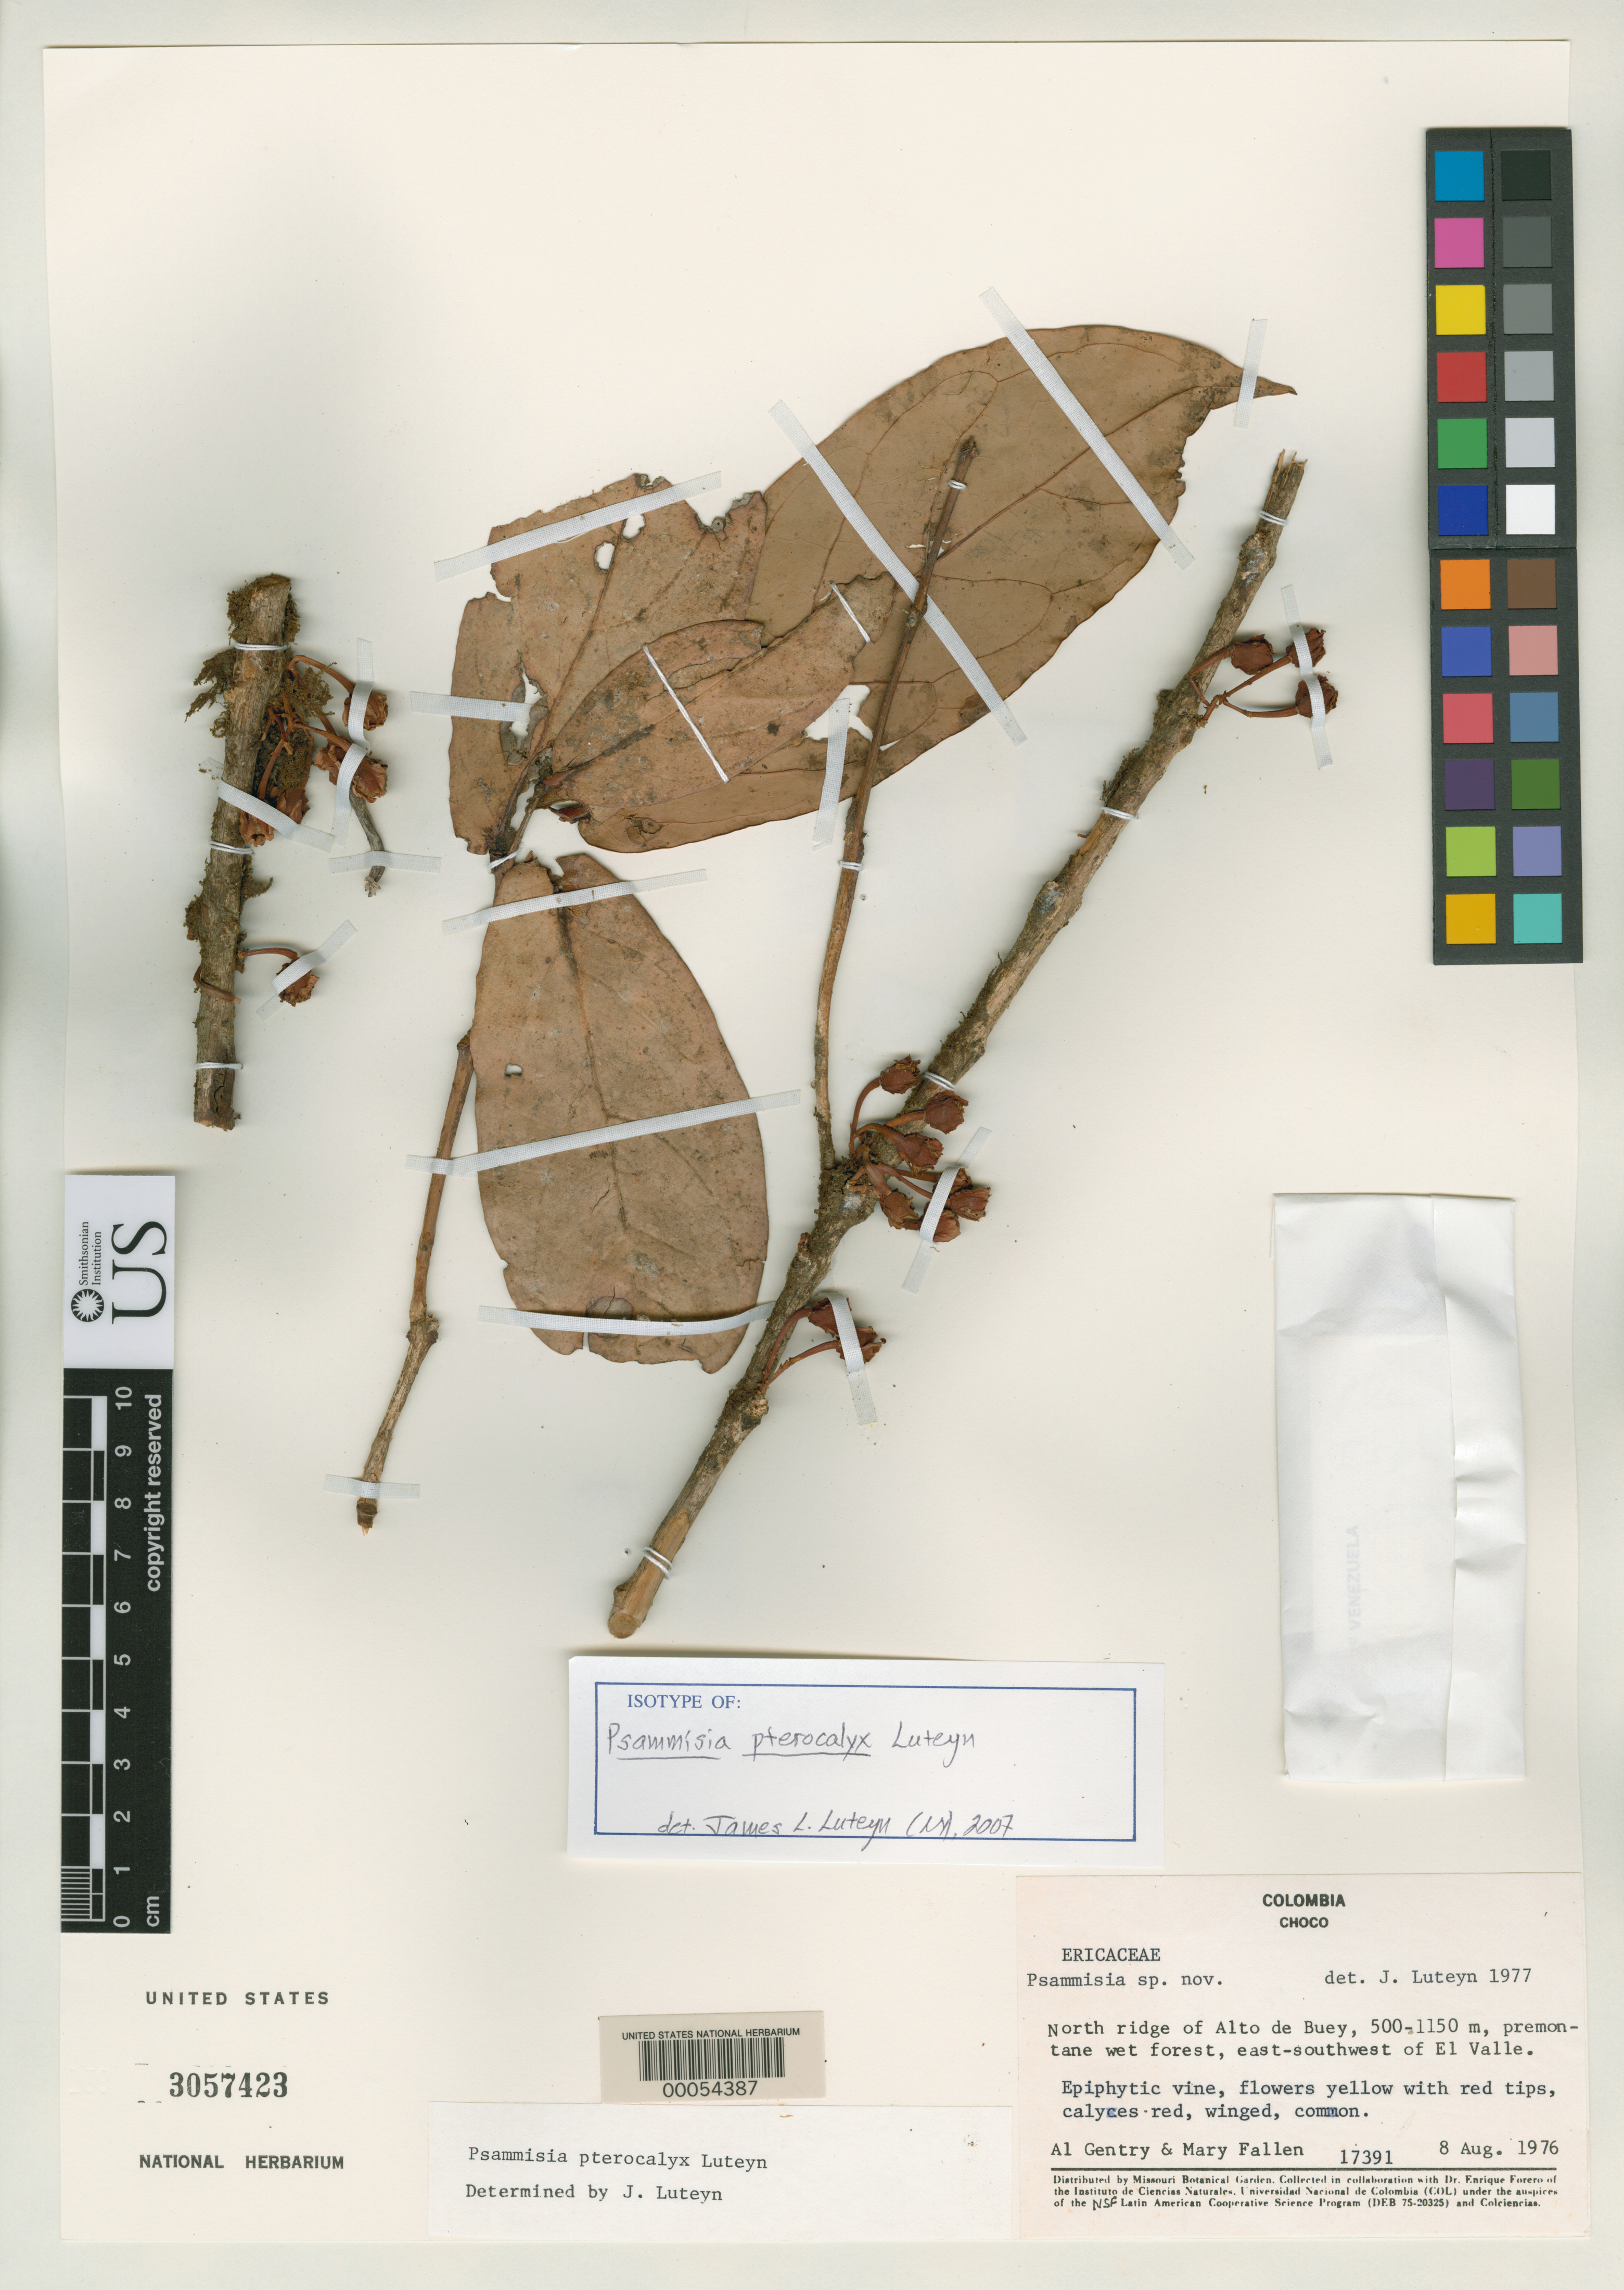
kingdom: Plantae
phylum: Tracheophyta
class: Magnoliopsida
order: Ericales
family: Ericaceae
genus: Psammisia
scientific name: Psammisia pterocalyx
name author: Luteyn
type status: Isotype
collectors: A. H. Gentry & E. Fallen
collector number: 17391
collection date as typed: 08 Aug 1976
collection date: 1976-08-08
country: Colombia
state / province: Chocó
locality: N ridge of Alto de Buey, ESW of el Valle.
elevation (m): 500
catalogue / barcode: US 3057423